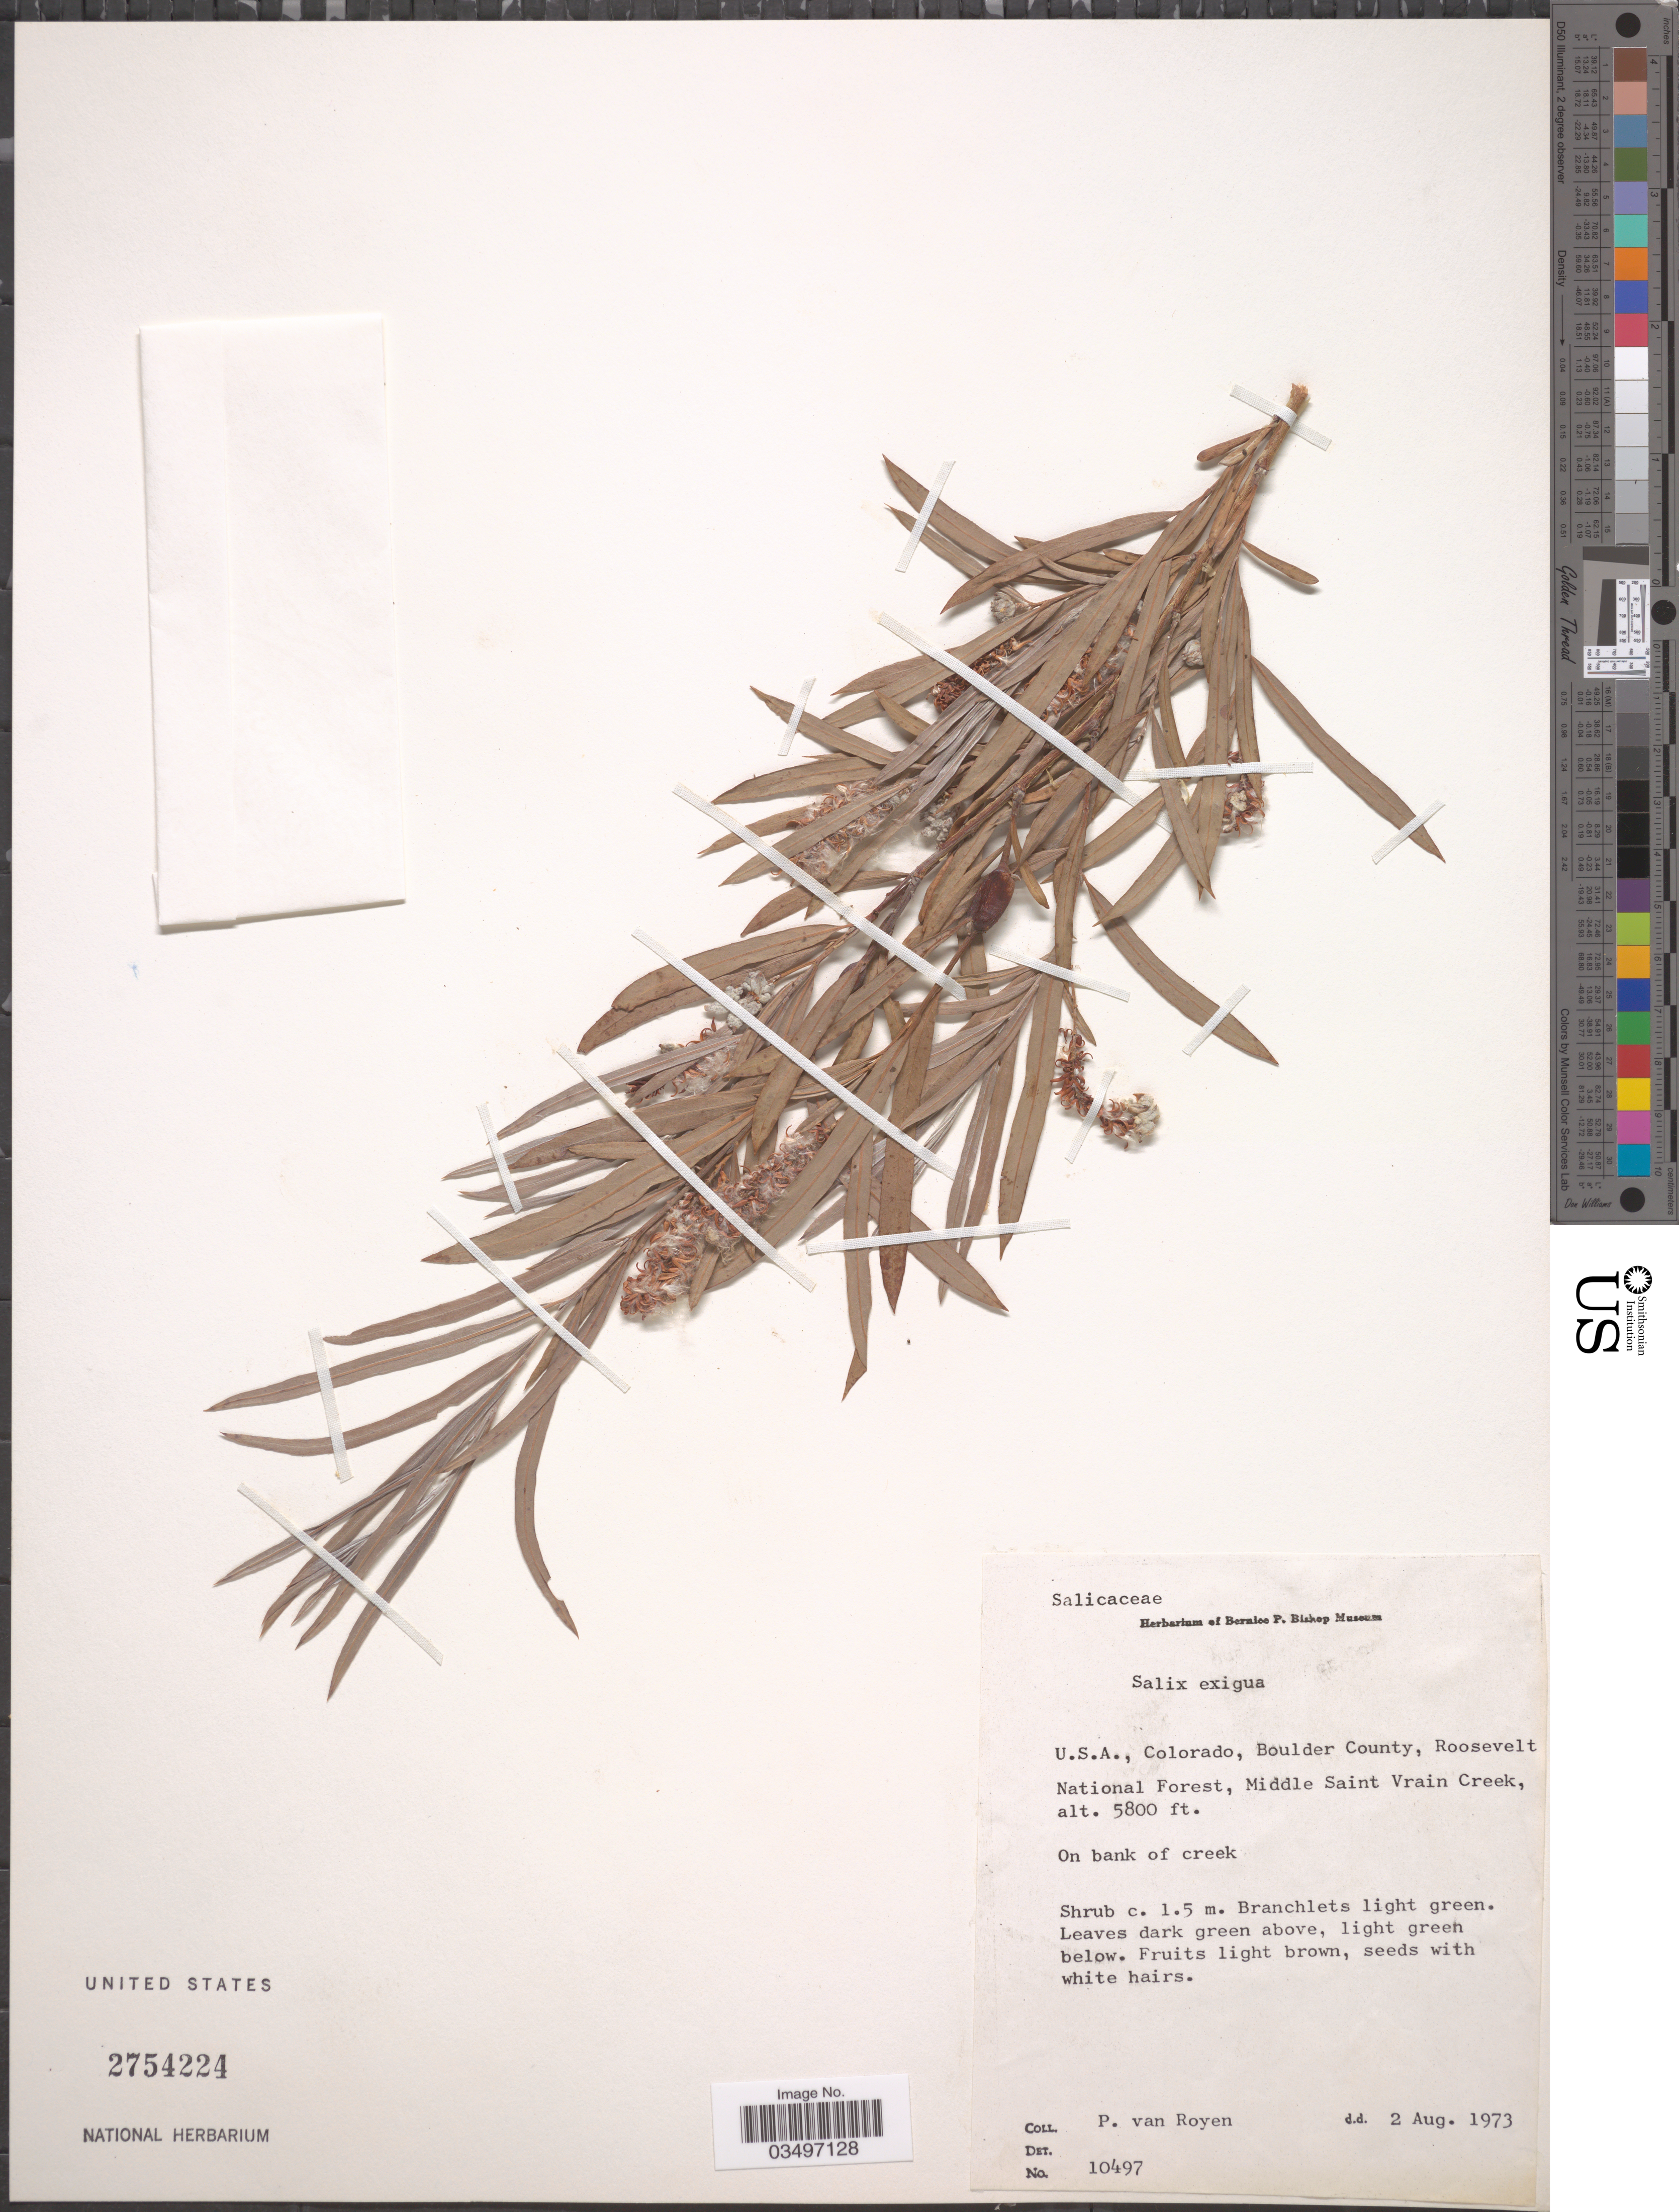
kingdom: Plantae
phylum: Tracheophyta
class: Magnoliopsida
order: Malpighiales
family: Salicaceae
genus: Salix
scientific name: Salix exigua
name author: Nutt.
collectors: P. van Royen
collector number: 10497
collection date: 1973-08-02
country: United States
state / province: Colorado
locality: Boulder County, Roosevelt National Forest, Middle Saint Vrain Creek.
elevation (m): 1768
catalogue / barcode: US 2754224